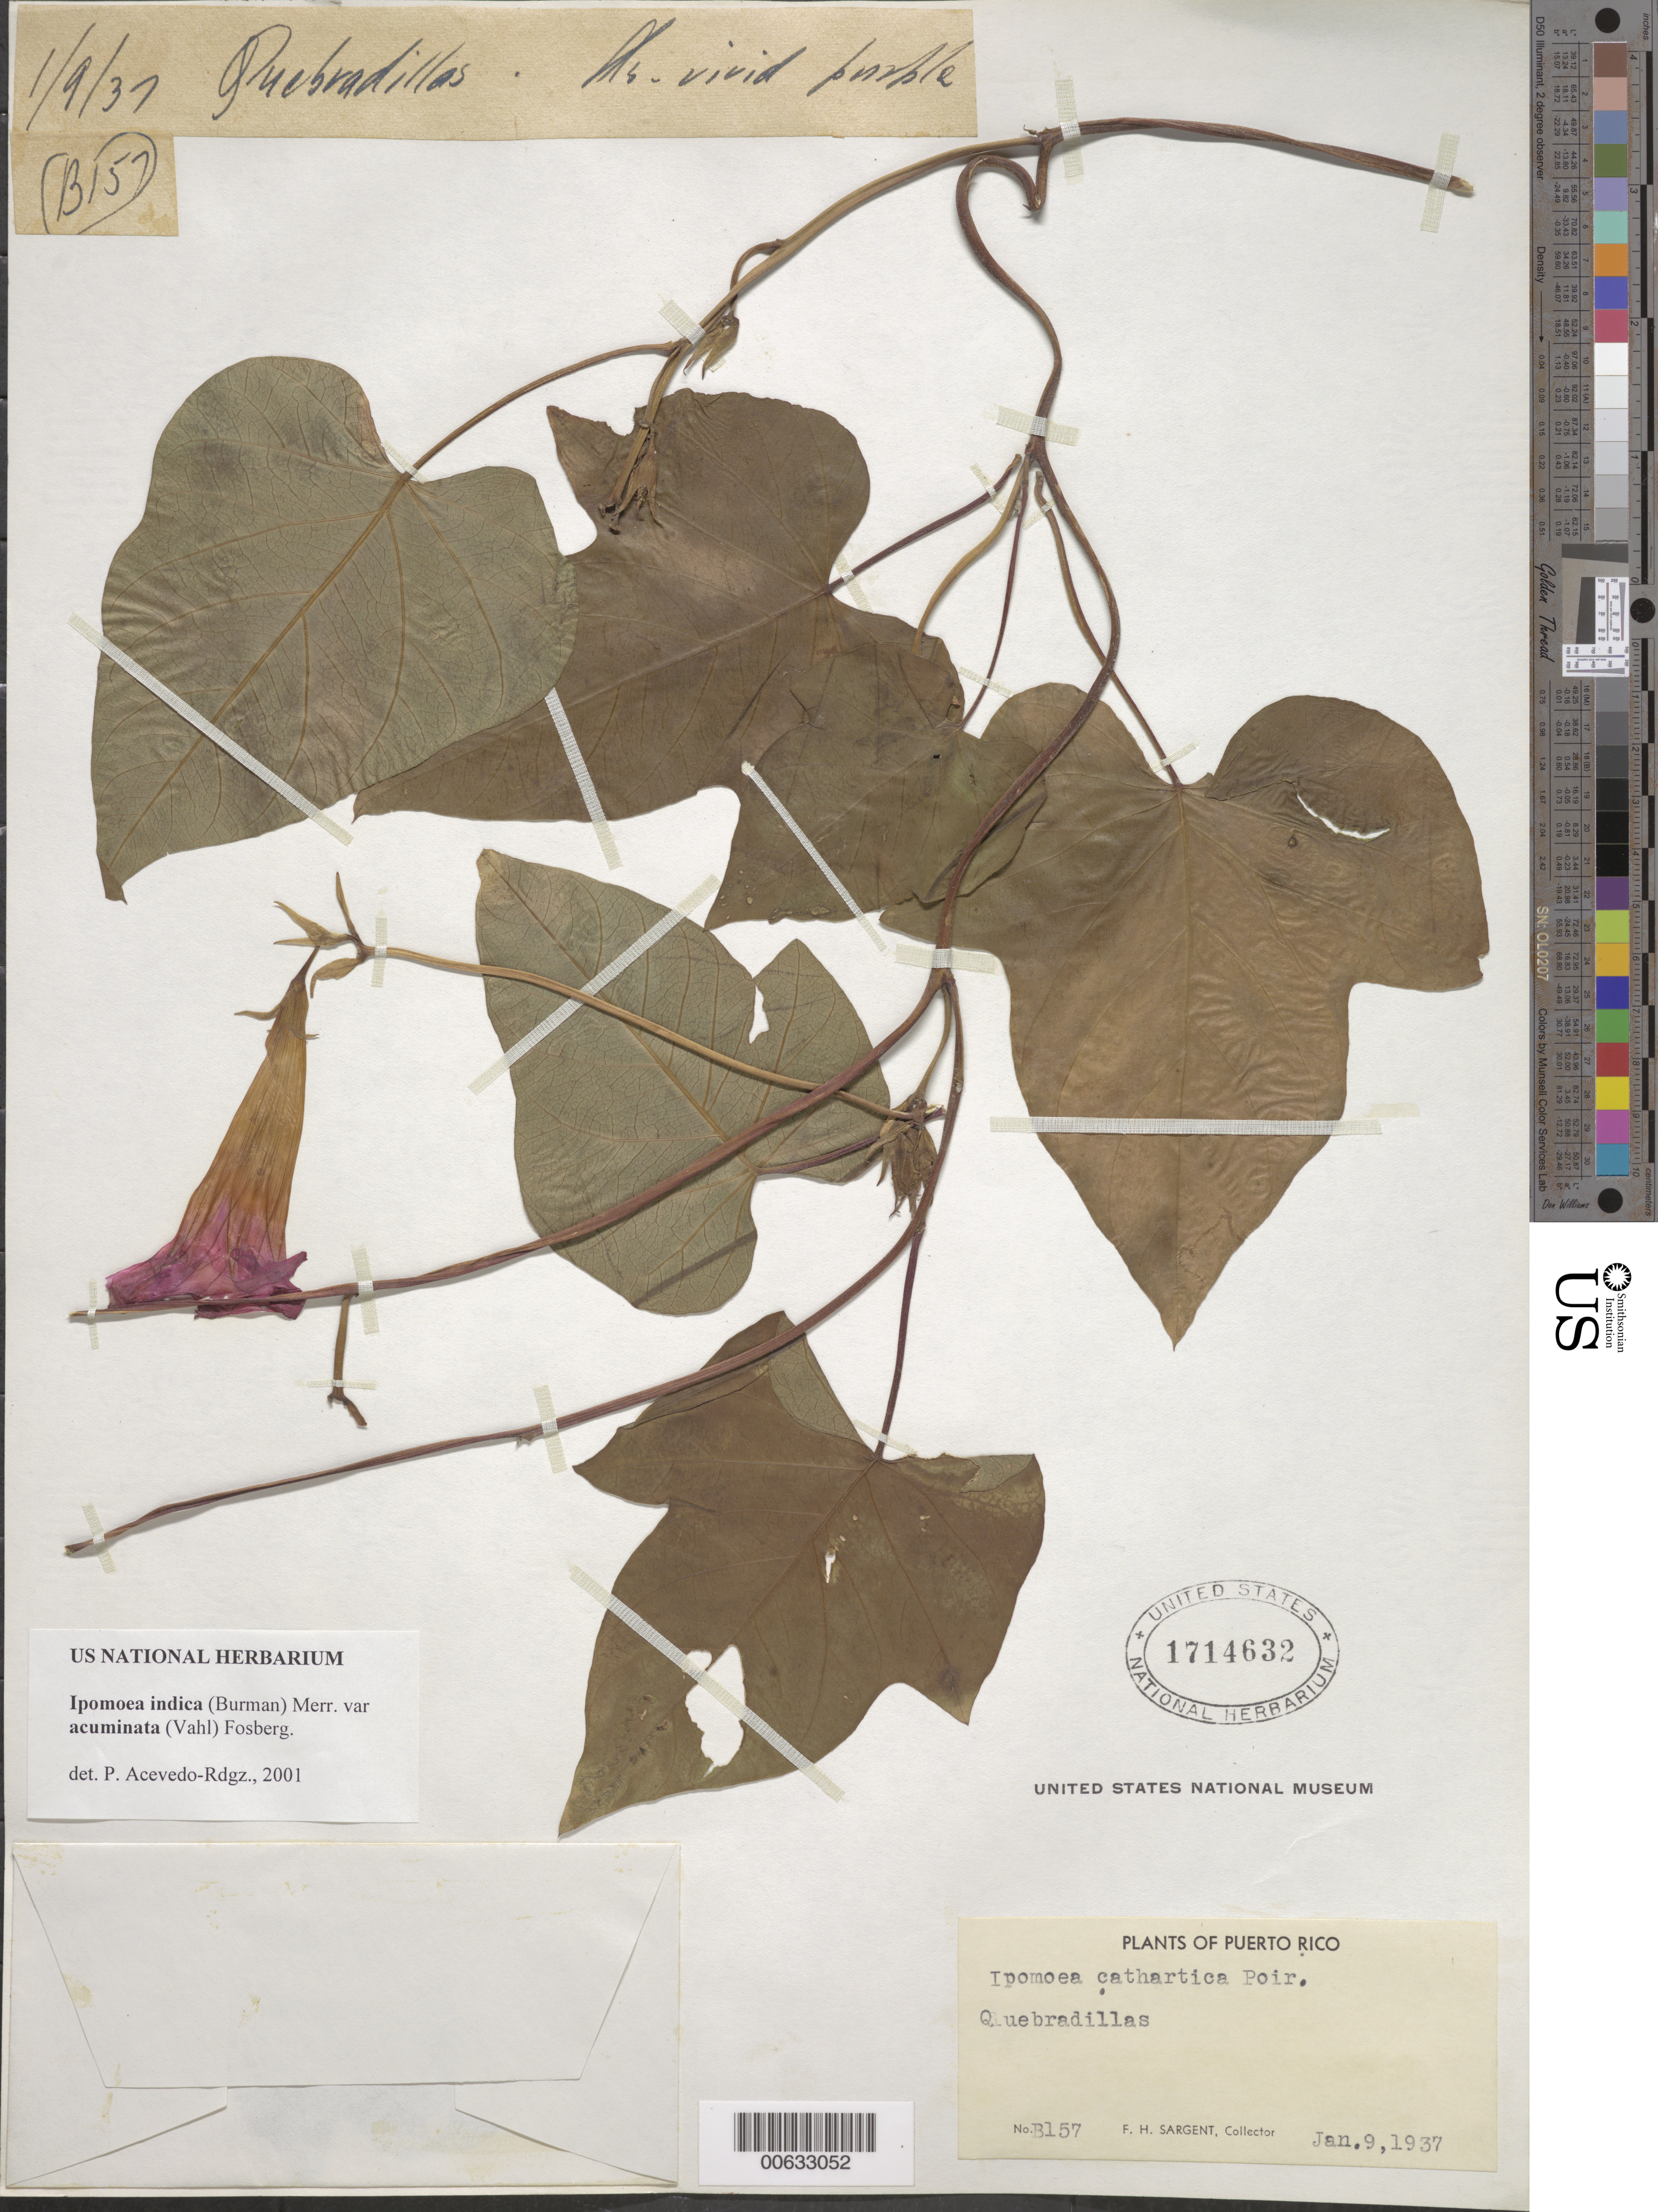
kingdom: Plantae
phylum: Tracheophyta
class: Magnoliopsida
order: Solanales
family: Convolvulaceae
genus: Ipomoea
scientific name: Ipomoea indica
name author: (Burm.) Merr.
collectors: F. H. Sargent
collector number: B157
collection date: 1937-01-09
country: Puerto Rico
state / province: Quebradillas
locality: Quebradillas.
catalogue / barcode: US 1714632